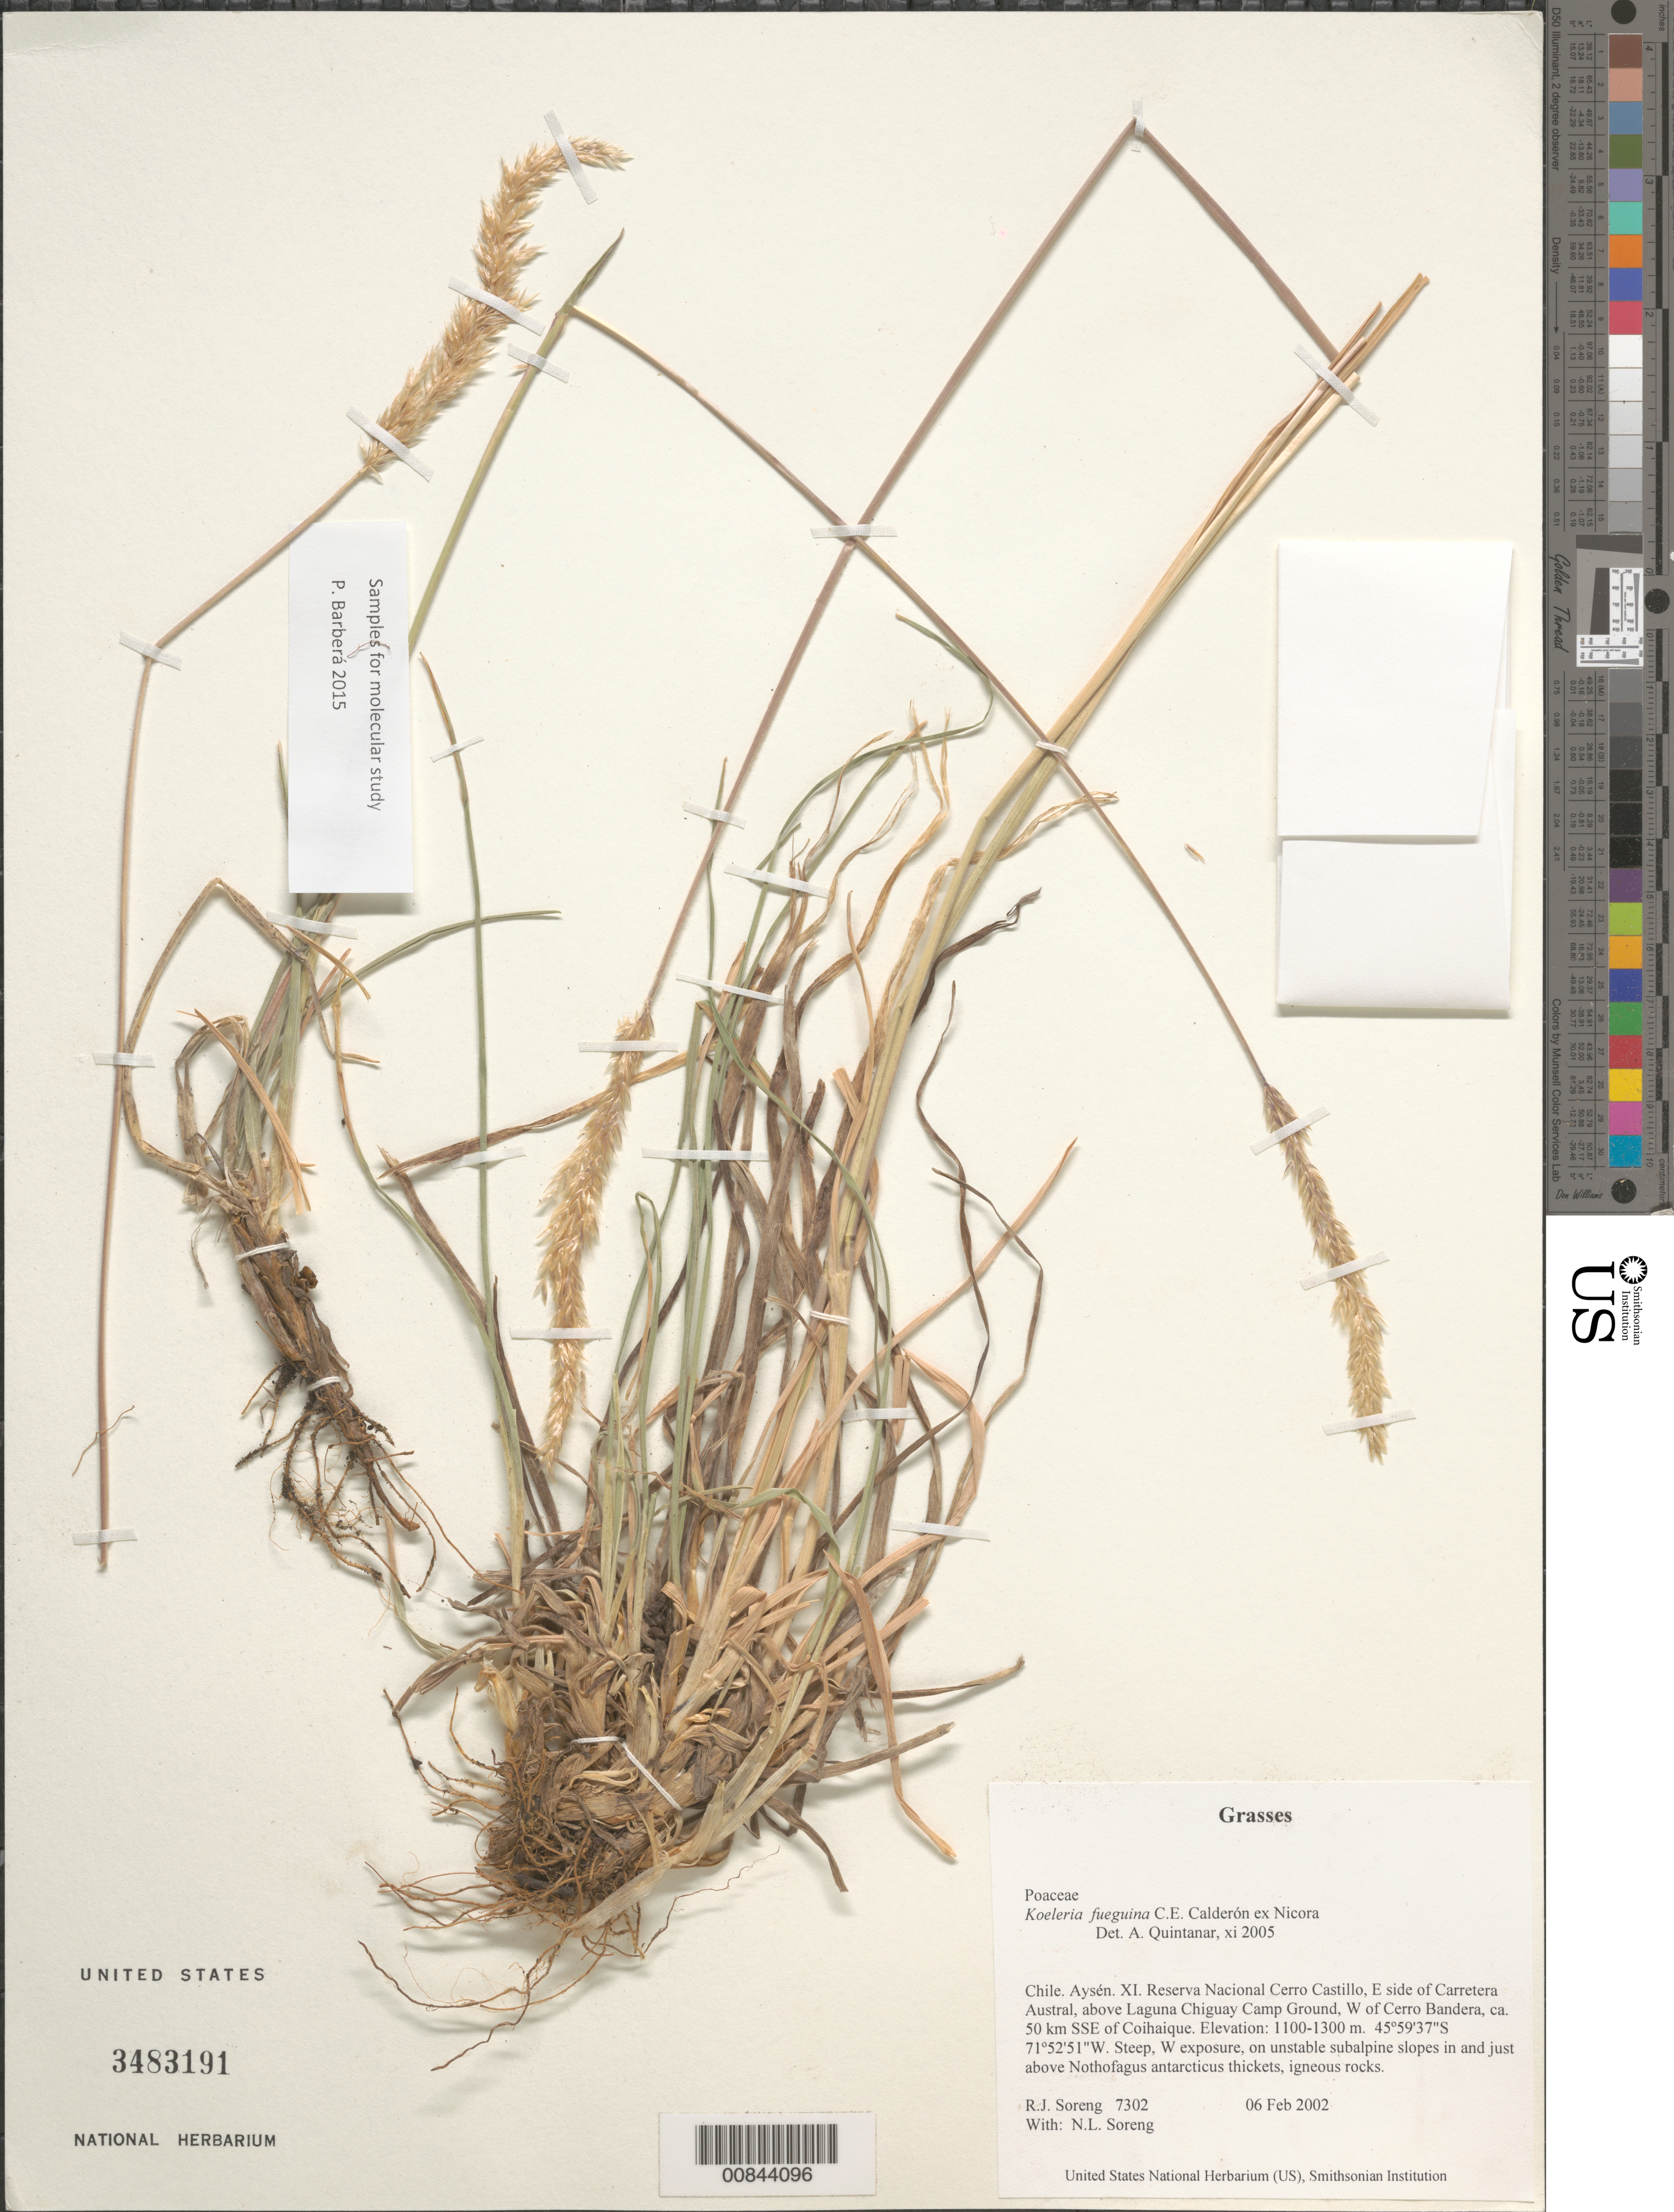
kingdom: Plantae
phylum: Tracheophyta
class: Liliopsida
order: Poales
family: Poaceae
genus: Koeleria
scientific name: Koeleria fueguina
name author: C. E. Calderón ex Nicora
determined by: Quintanar, A.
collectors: R. J. Soreng & N. L. Soreng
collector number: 7302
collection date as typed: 06 Feb 2002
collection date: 2002-02-06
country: Chile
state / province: Aisén (XI)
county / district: XI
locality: Reserva Nacional Cerro Castillo, E side of Carretera Austral, above Laguna Chiguay Camp Ground, W of Cerro Bandera, ca. 50 km SSE of Coihaique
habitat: Steep, W exposure, on unstable subalpine slopes in and just above Nothofagus antarcticus thickets, igneous rocks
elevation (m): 1100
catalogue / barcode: US 3483191